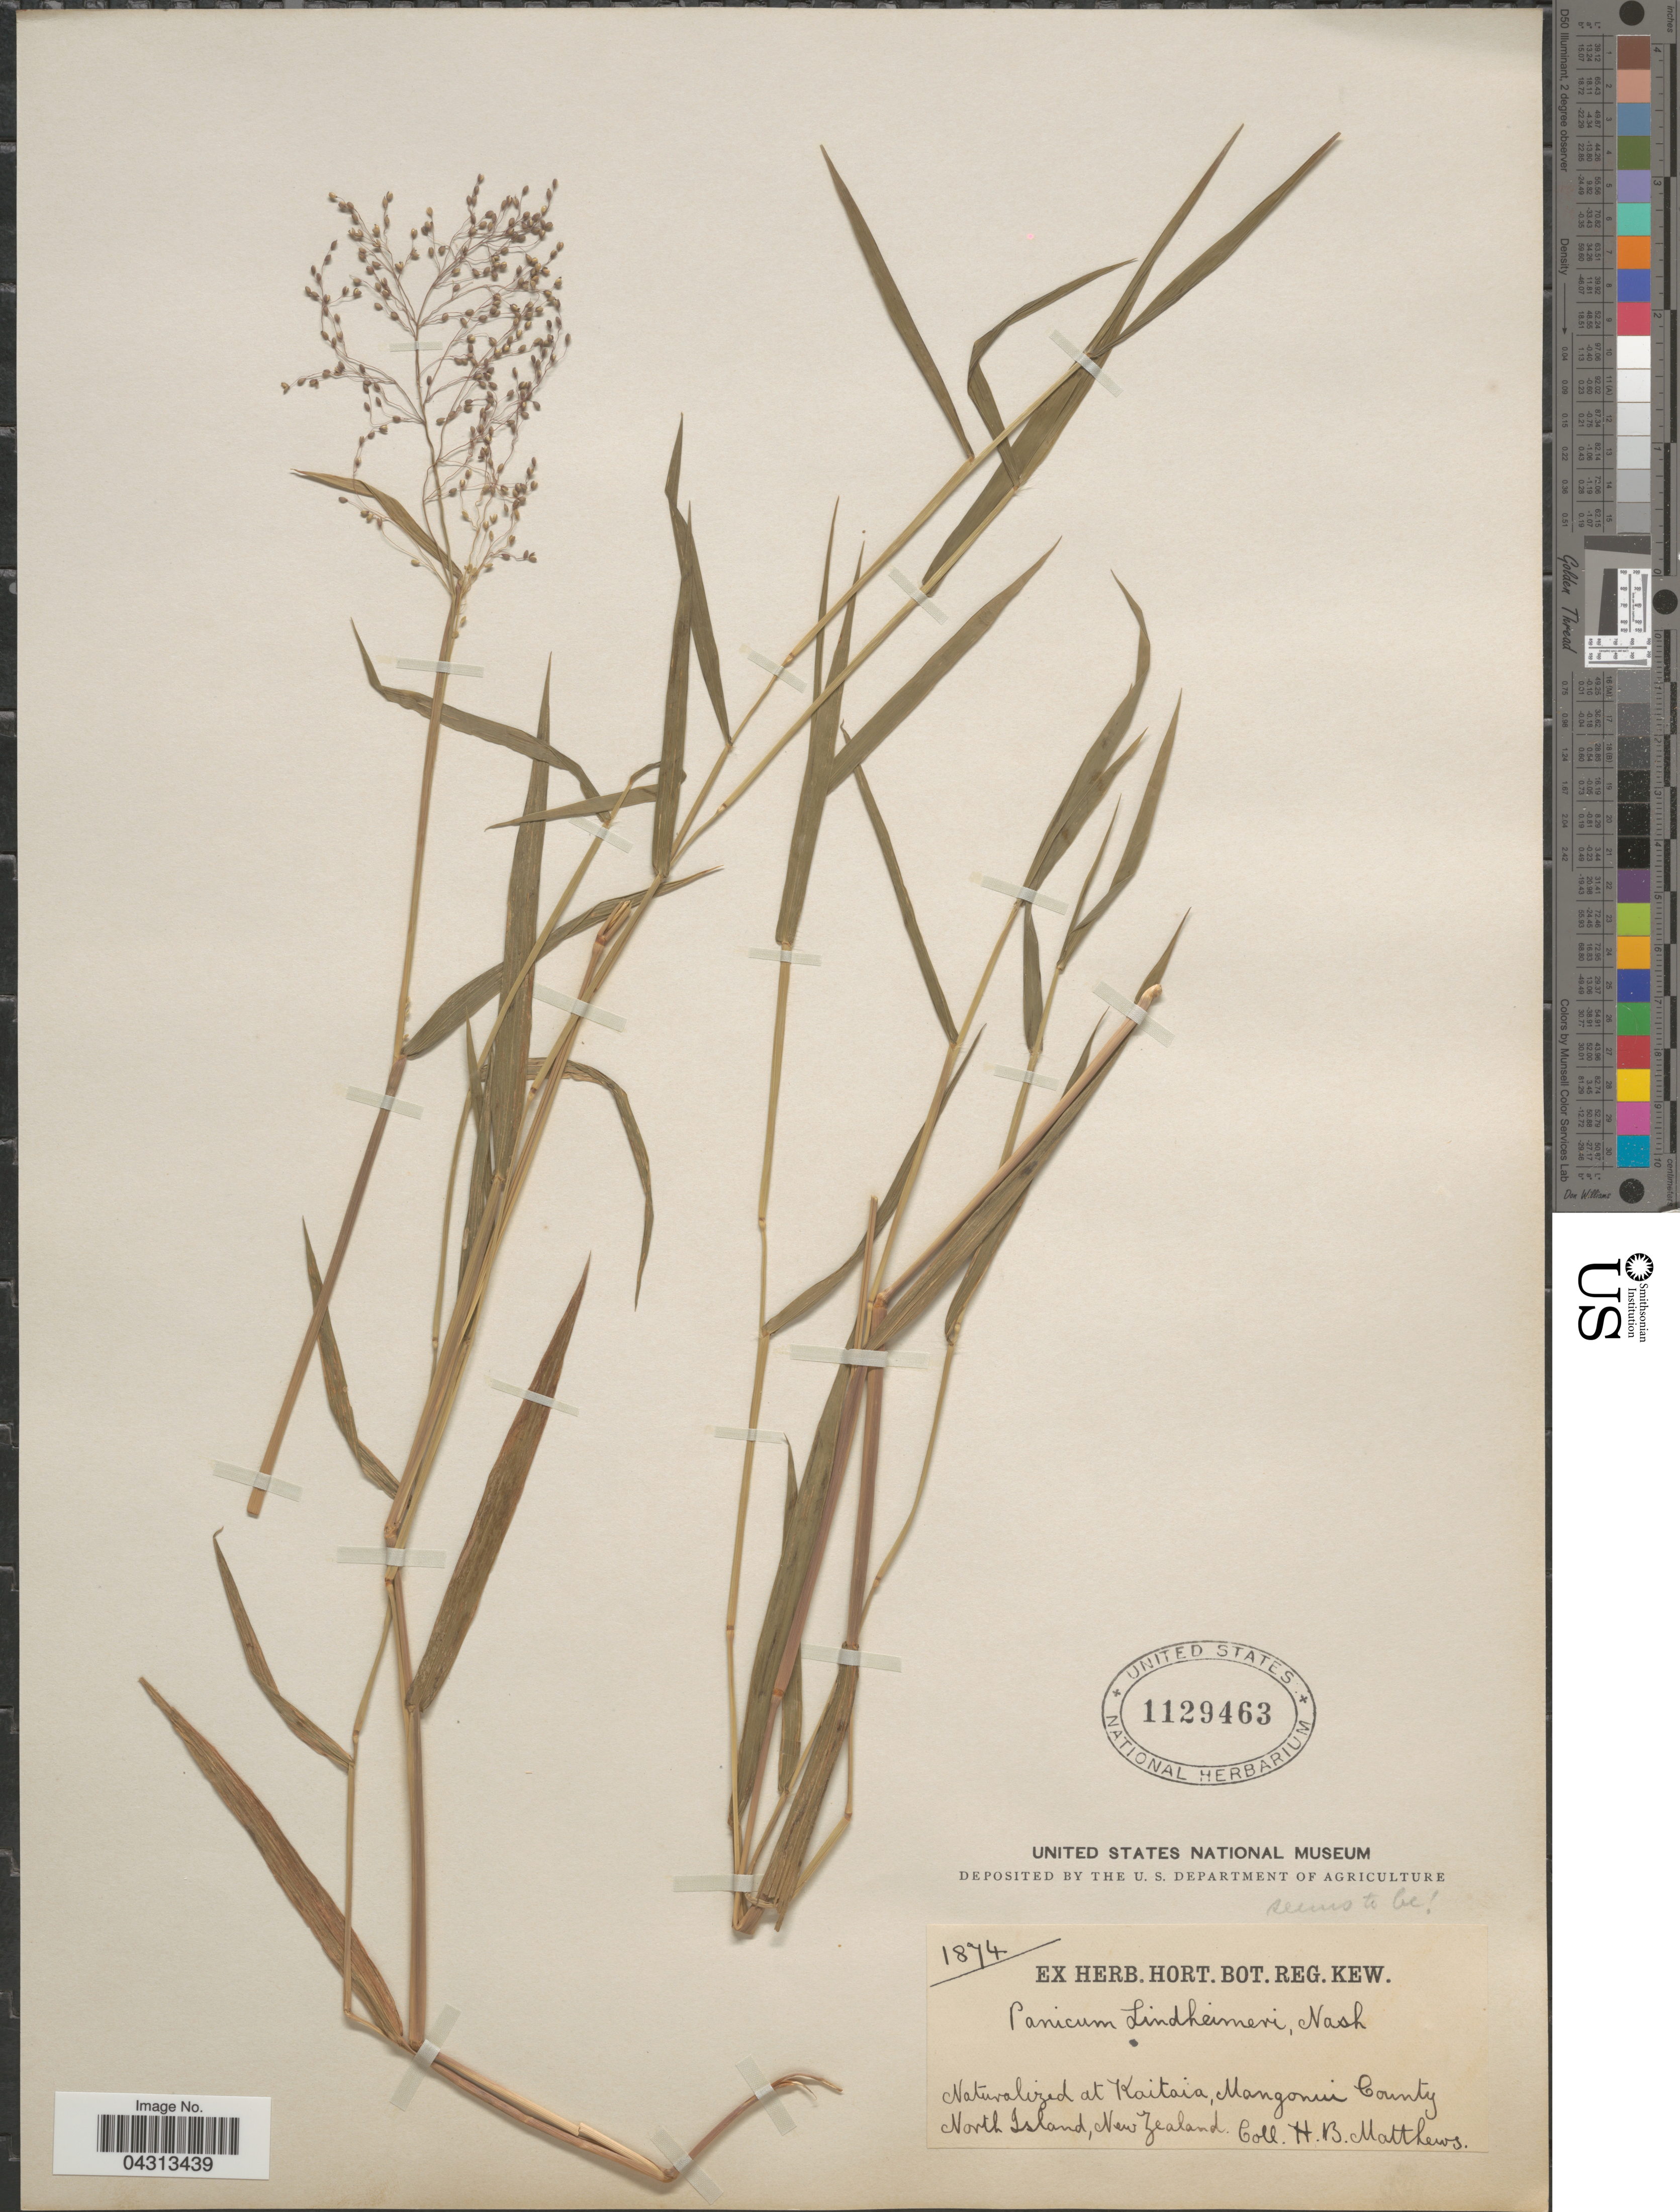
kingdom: Plantae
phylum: Tracheophyta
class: Liliopsida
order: Poales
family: Poaceae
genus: Dichanthelium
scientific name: Dichanthelium acuminatum var. lindheimeri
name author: (Nash) Gould & C.A. Clark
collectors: H. B. Matthews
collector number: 1874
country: New Zealand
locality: Naturalized at Kaitaia, Mangonui County. North Island.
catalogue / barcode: US 1129463